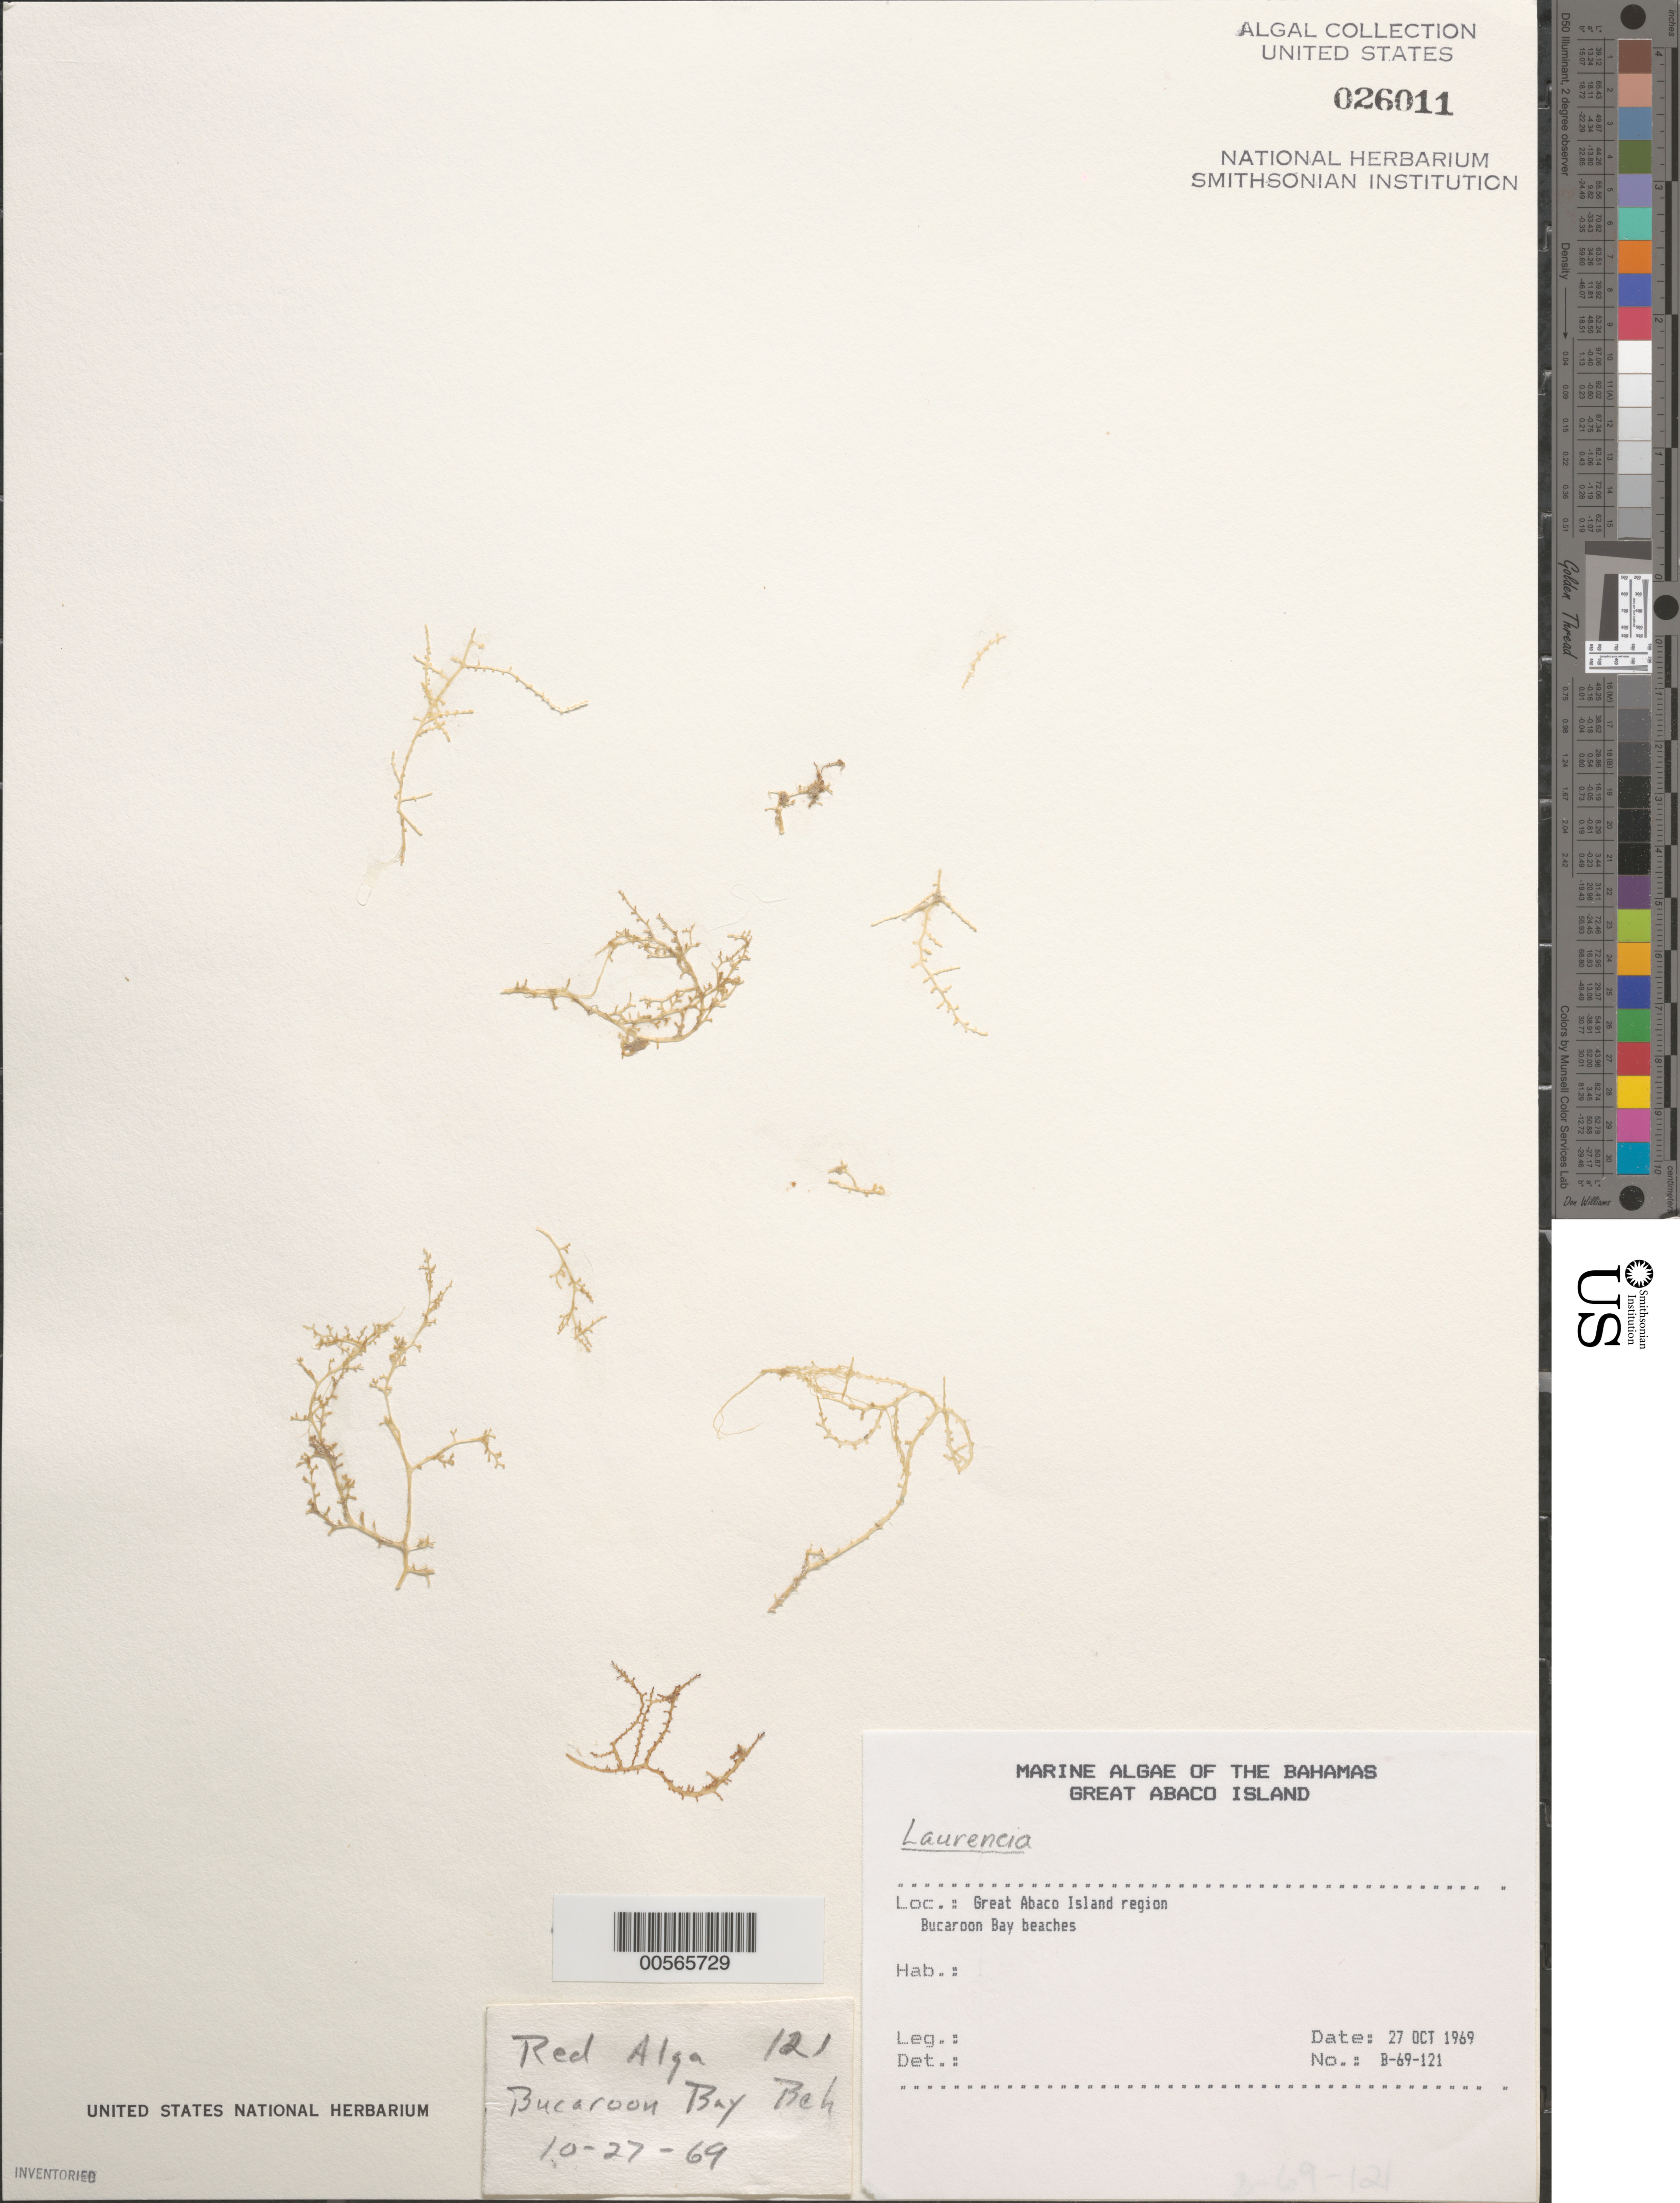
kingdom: Plantae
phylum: Rhodophyta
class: Florideophyceae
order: Ceramiales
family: Rhodomelaceae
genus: Laurencia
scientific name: Laurencia sp.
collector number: B-69-121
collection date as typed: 27 Oct 1969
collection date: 1969-10-27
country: Bahamas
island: Great Abaco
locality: Buckaroon Bay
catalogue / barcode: US 26011